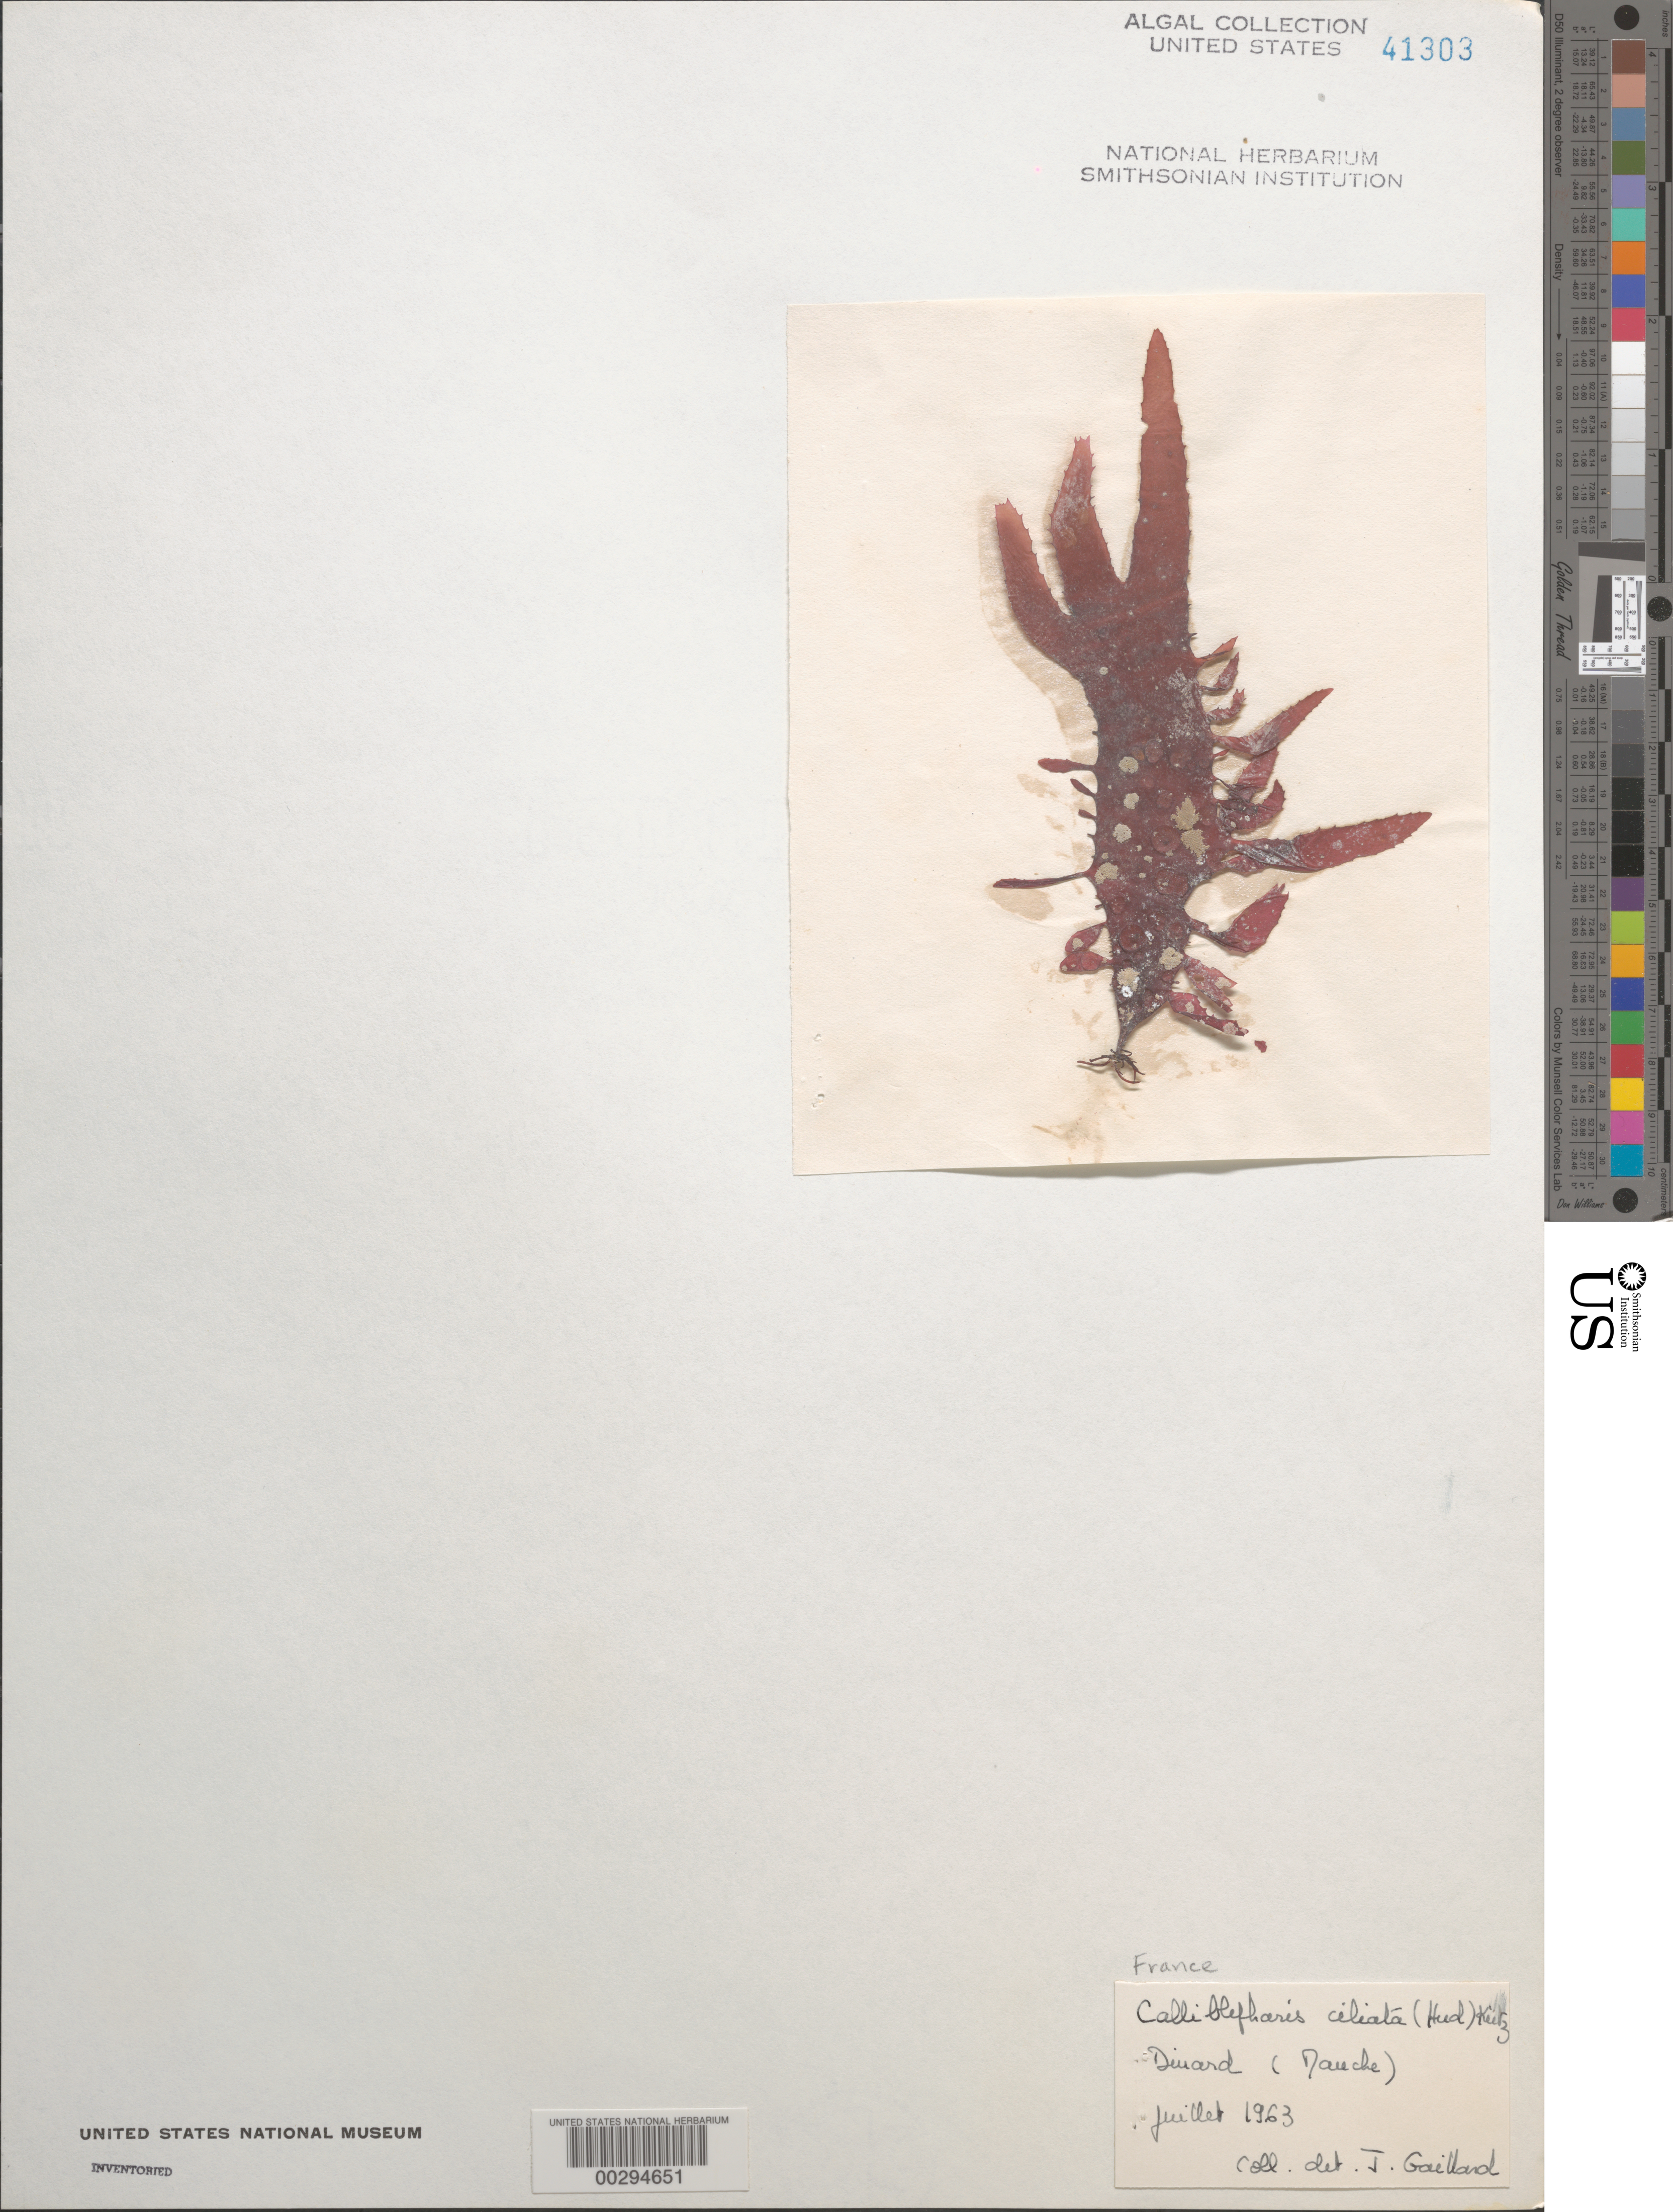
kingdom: Plantae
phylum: Rhodophyta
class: Florideophyceae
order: Gigartinales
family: Cystocloniaceae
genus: Calliblepharis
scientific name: Calliblepharis ciliata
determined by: Gaillard, J.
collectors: J. Gaillard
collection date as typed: Jul 1963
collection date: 1963-07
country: France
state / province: Bretagne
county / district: Ille-et-Vilaine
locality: Dinard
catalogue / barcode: US 41303